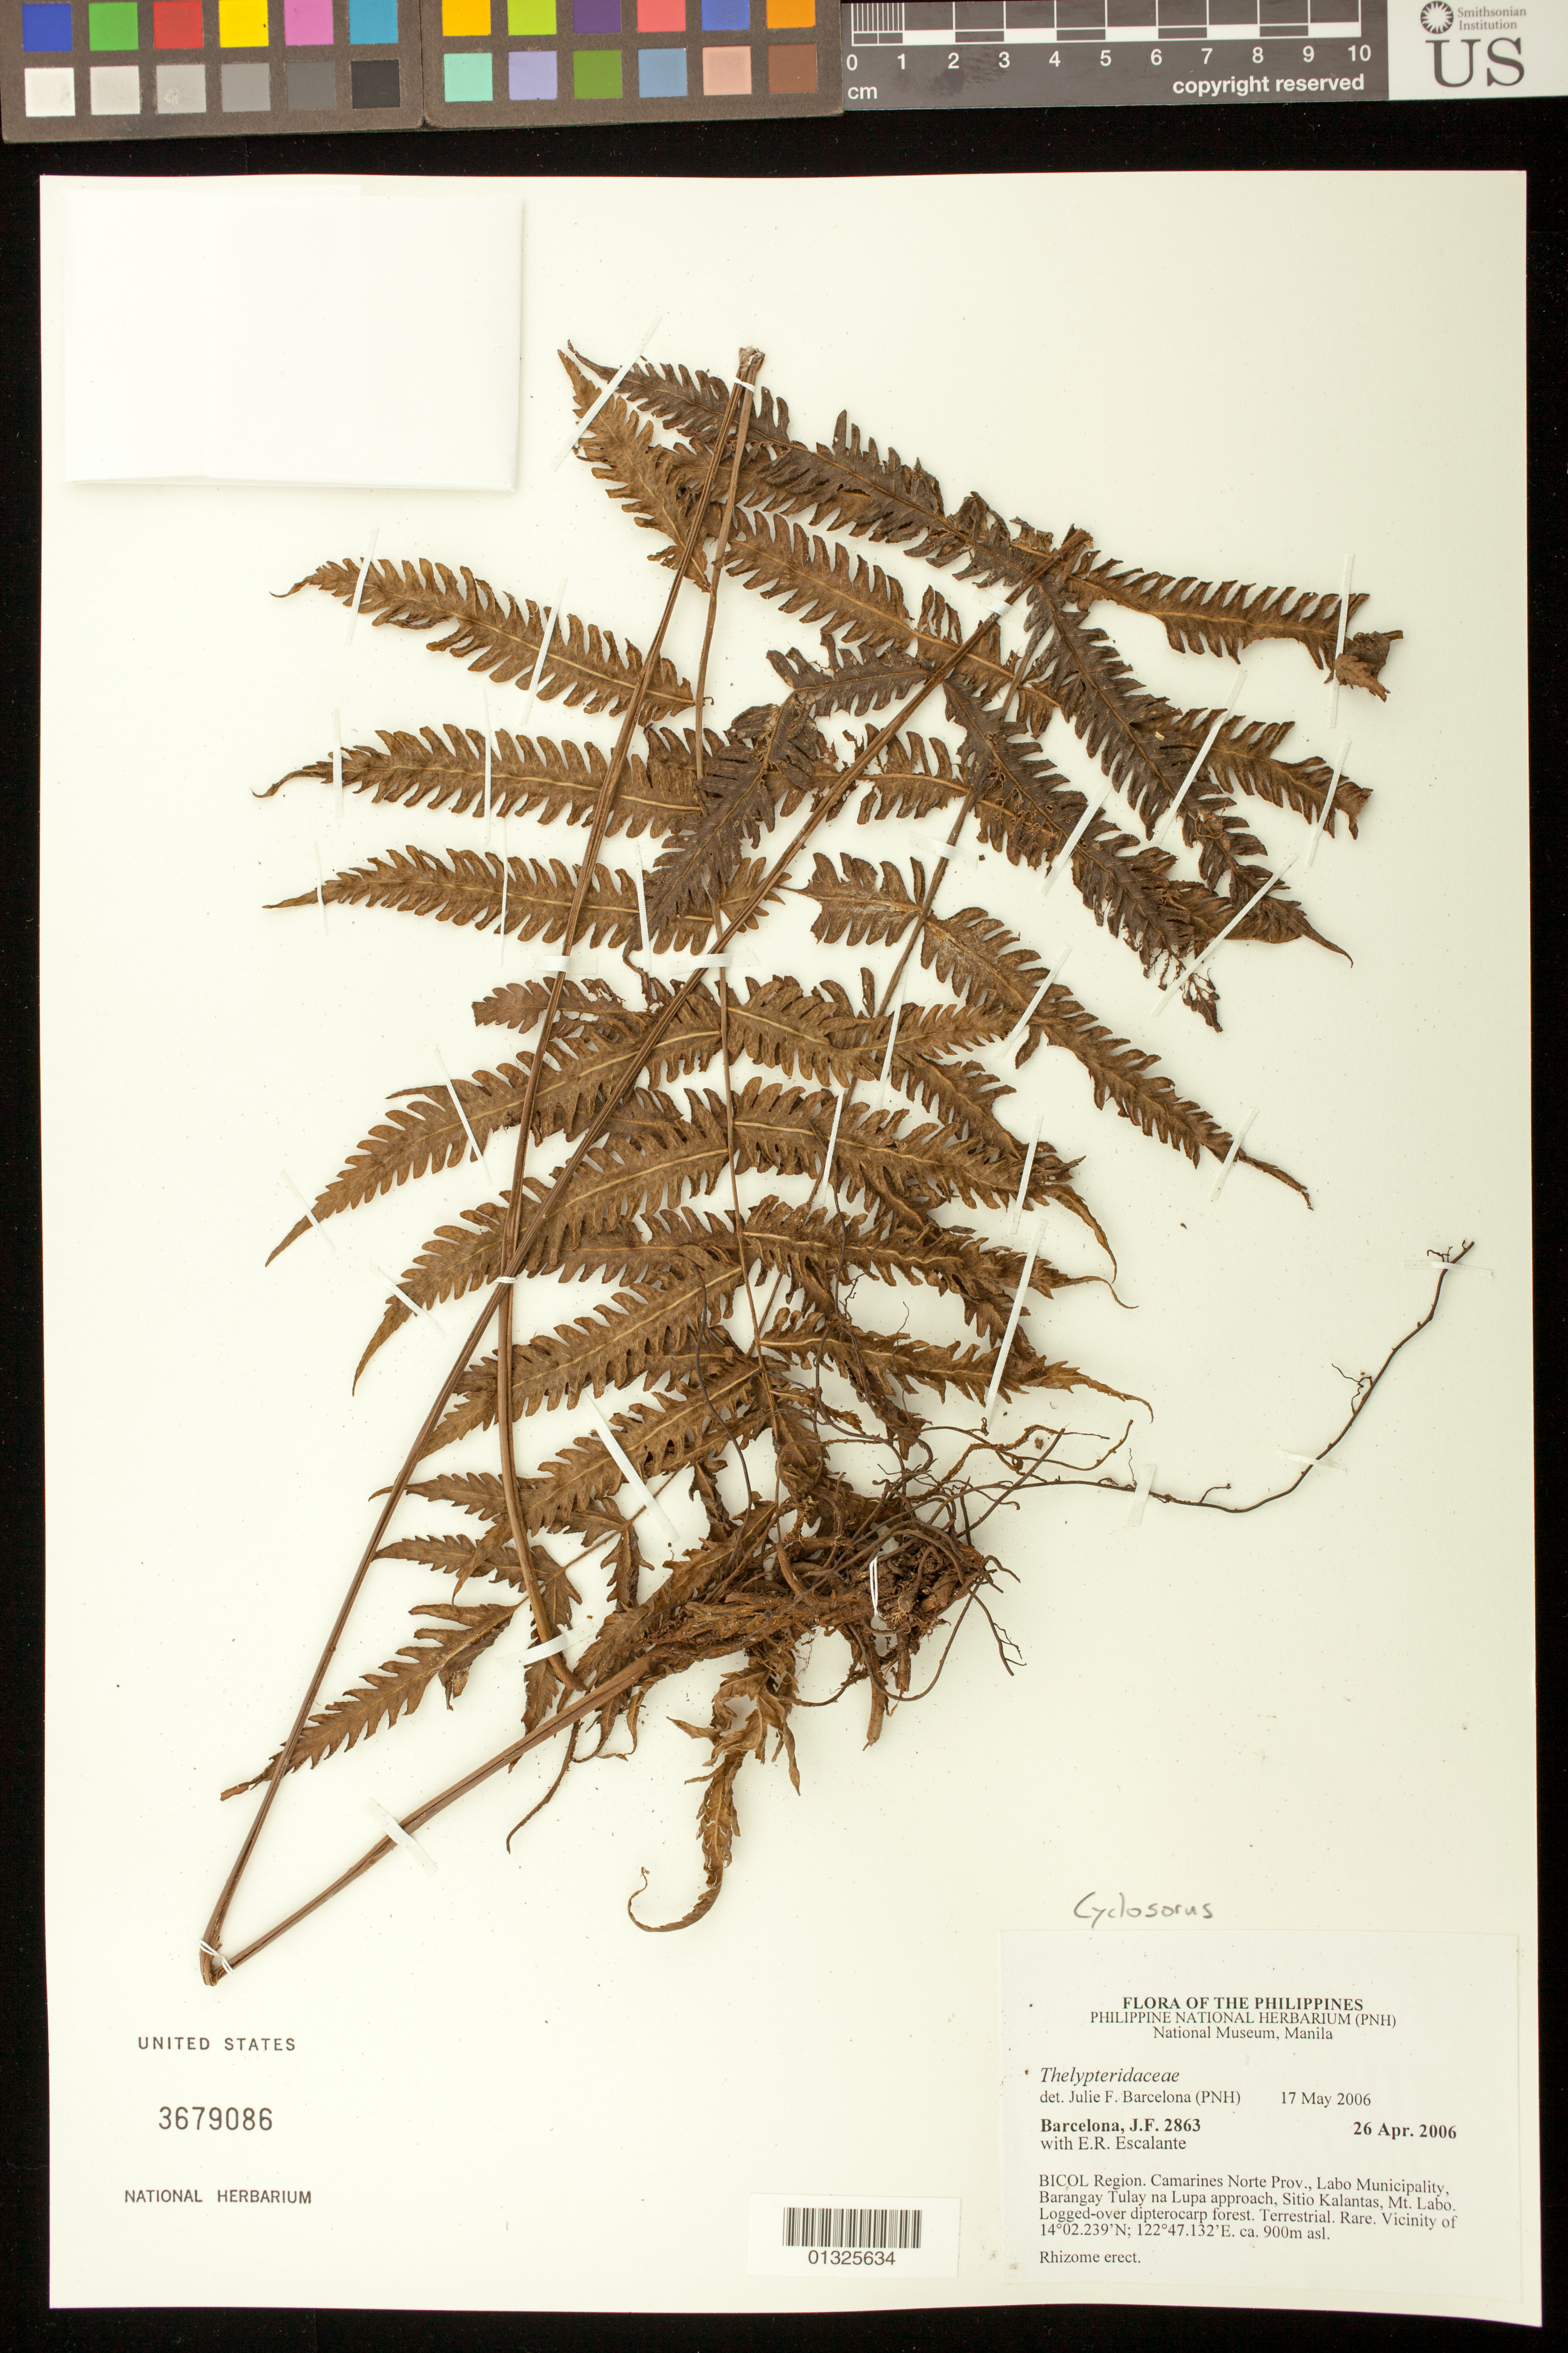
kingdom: Plantae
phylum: Tracheophyta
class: Polypodiopsida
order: Polypodiales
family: Thelypteridaceae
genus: Cyclosorus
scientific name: Cyclosorus sp.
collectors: J. F. Barcelona & E. Escalante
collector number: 2863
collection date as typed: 26 Apr 2006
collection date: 2006-04-26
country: Philippines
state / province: Bicol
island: Luzon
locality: Bicol Region. Camarines Norte Prov., Labo Municipality, Barangay Tulay na Lupa approach, Sitio Kalantas, Mt. Labo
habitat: Logged-over dipterocarp forest.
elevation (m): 900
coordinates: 14 02.239 N, 122 47.132 E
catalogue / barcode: US 3679086